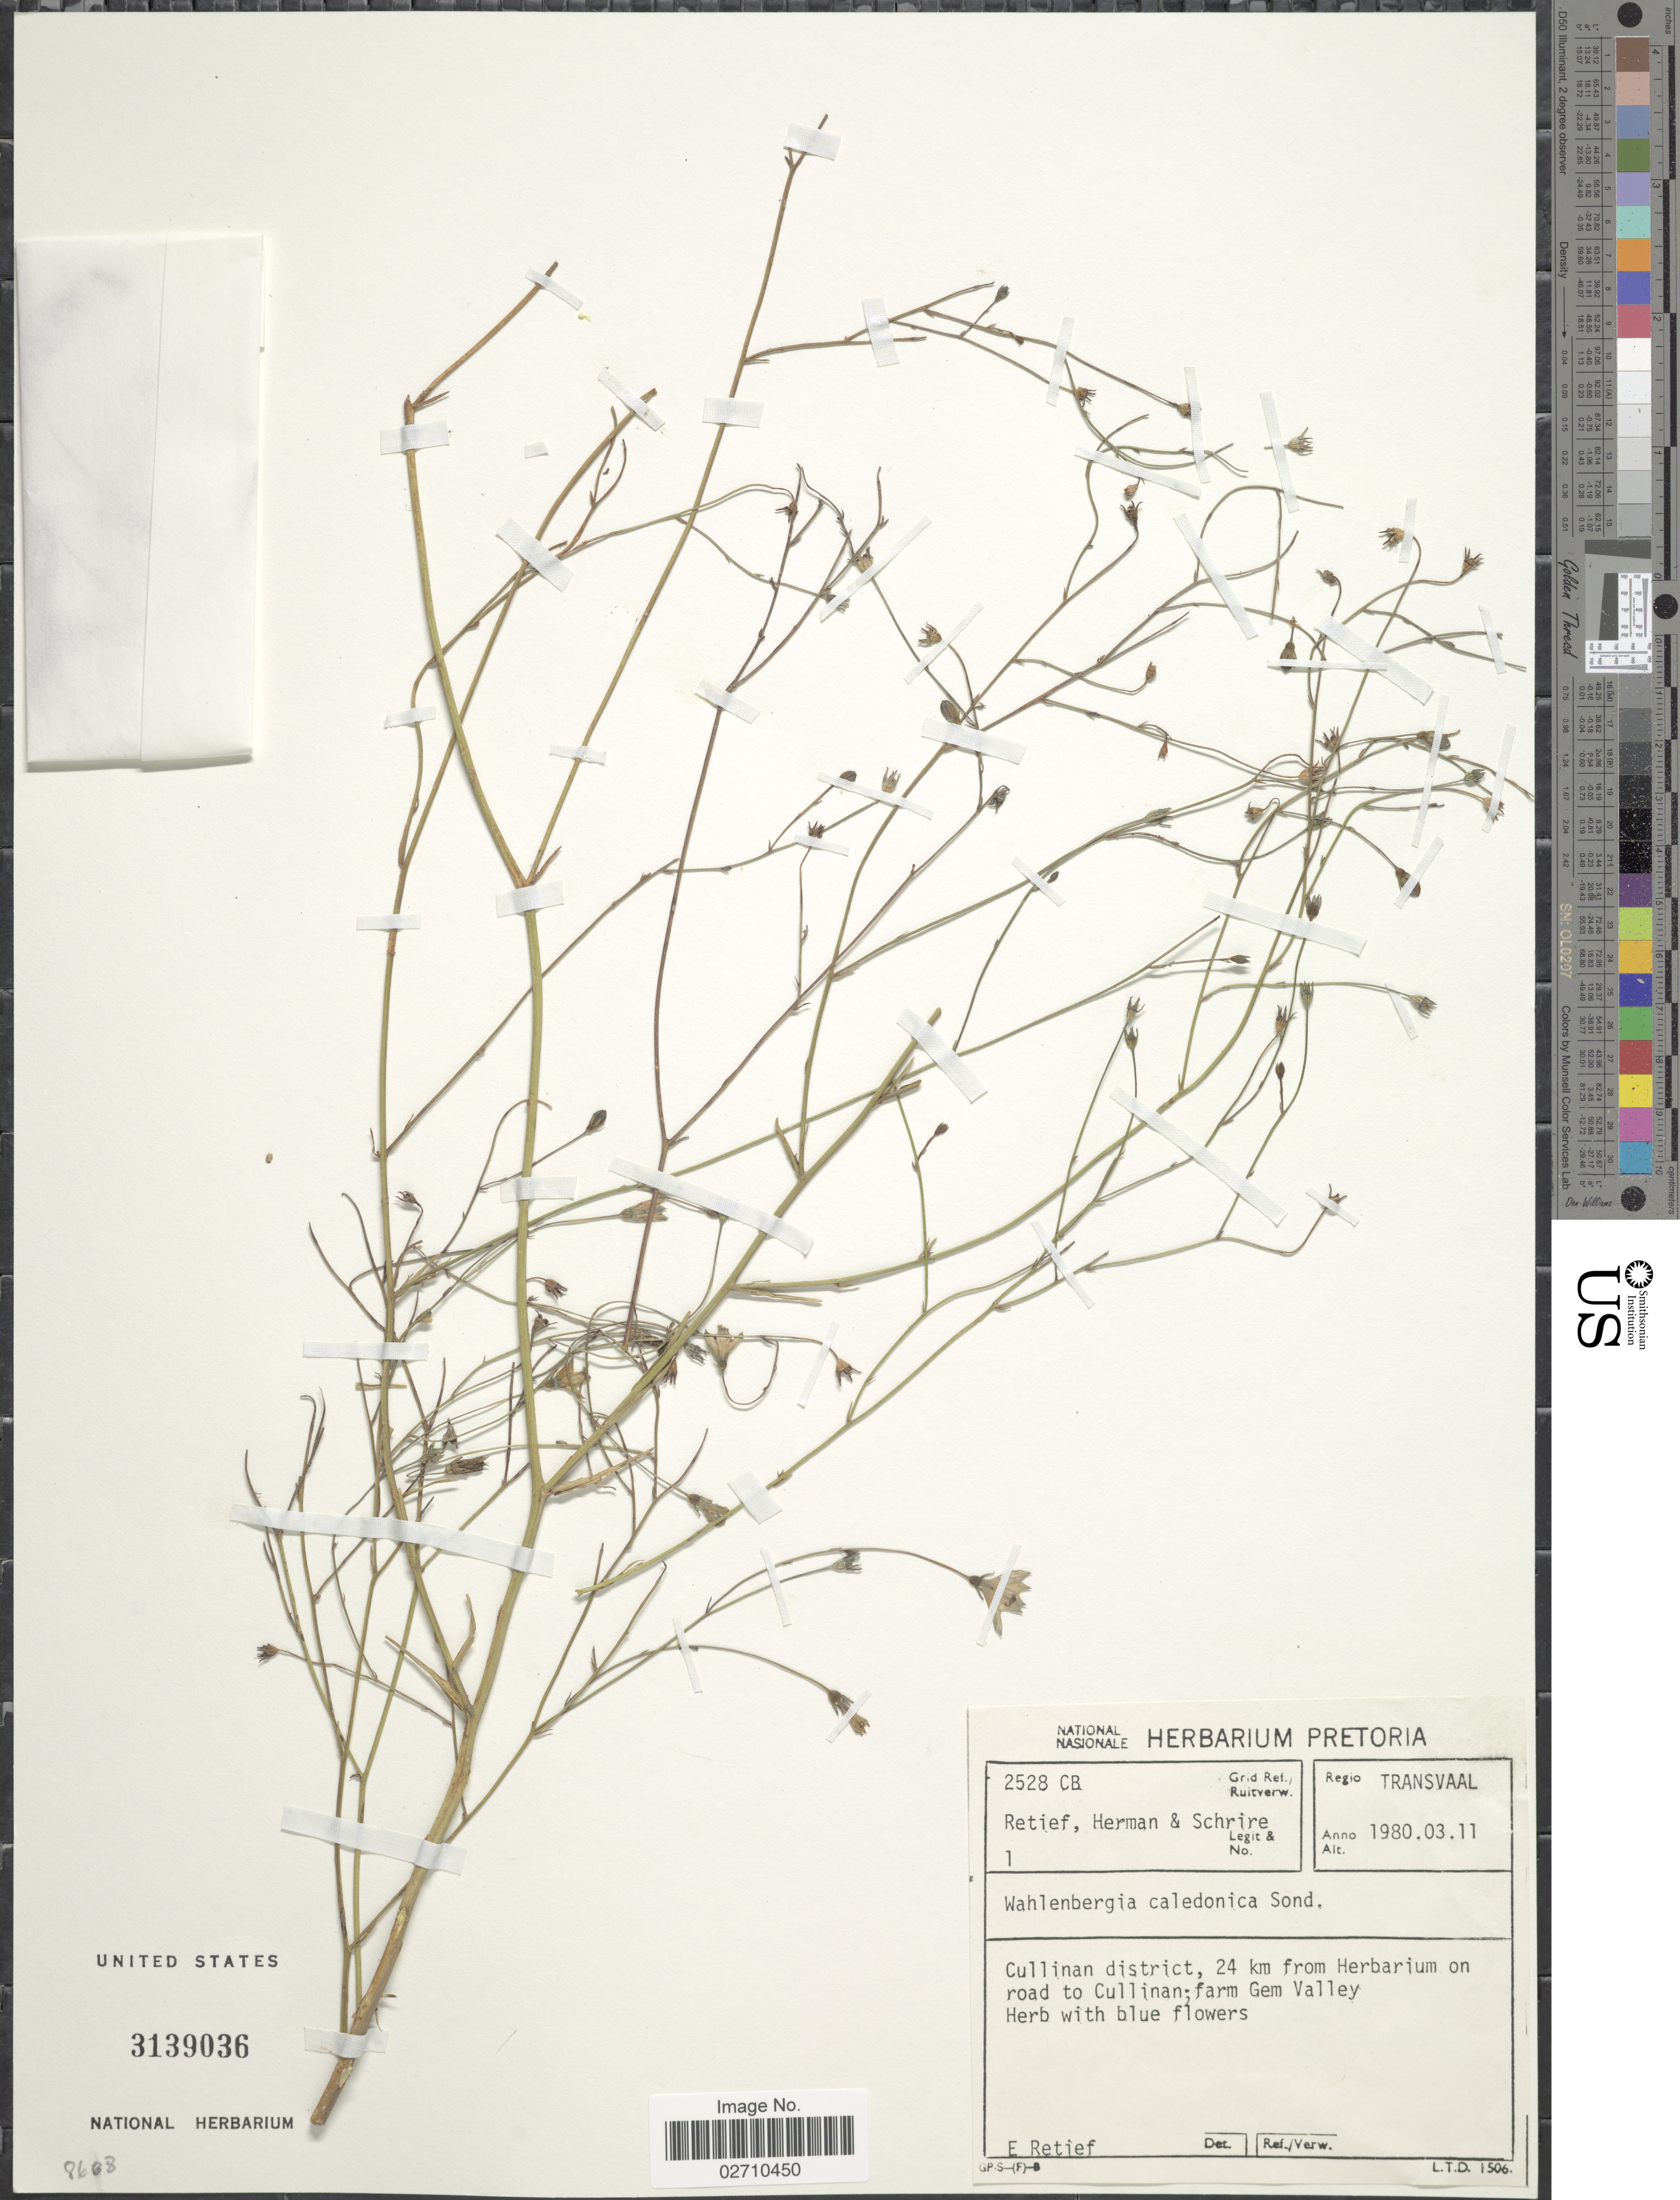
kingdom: Plantae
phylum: Tracheophyta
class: Magnoliopsida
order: Asterales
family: Campanulaceae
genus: Wahlenbergia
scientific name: Wahlenbergia caledonica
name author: Sond.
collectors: -. Retief, -. Herman & Schrire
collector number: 1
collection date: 1980-03-11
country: South Africa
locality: Regio: Transvaal. Cullinan district, 24 km from Herbarium on road to Cullinan; farm Gem Valley.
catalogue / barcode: US 3139036